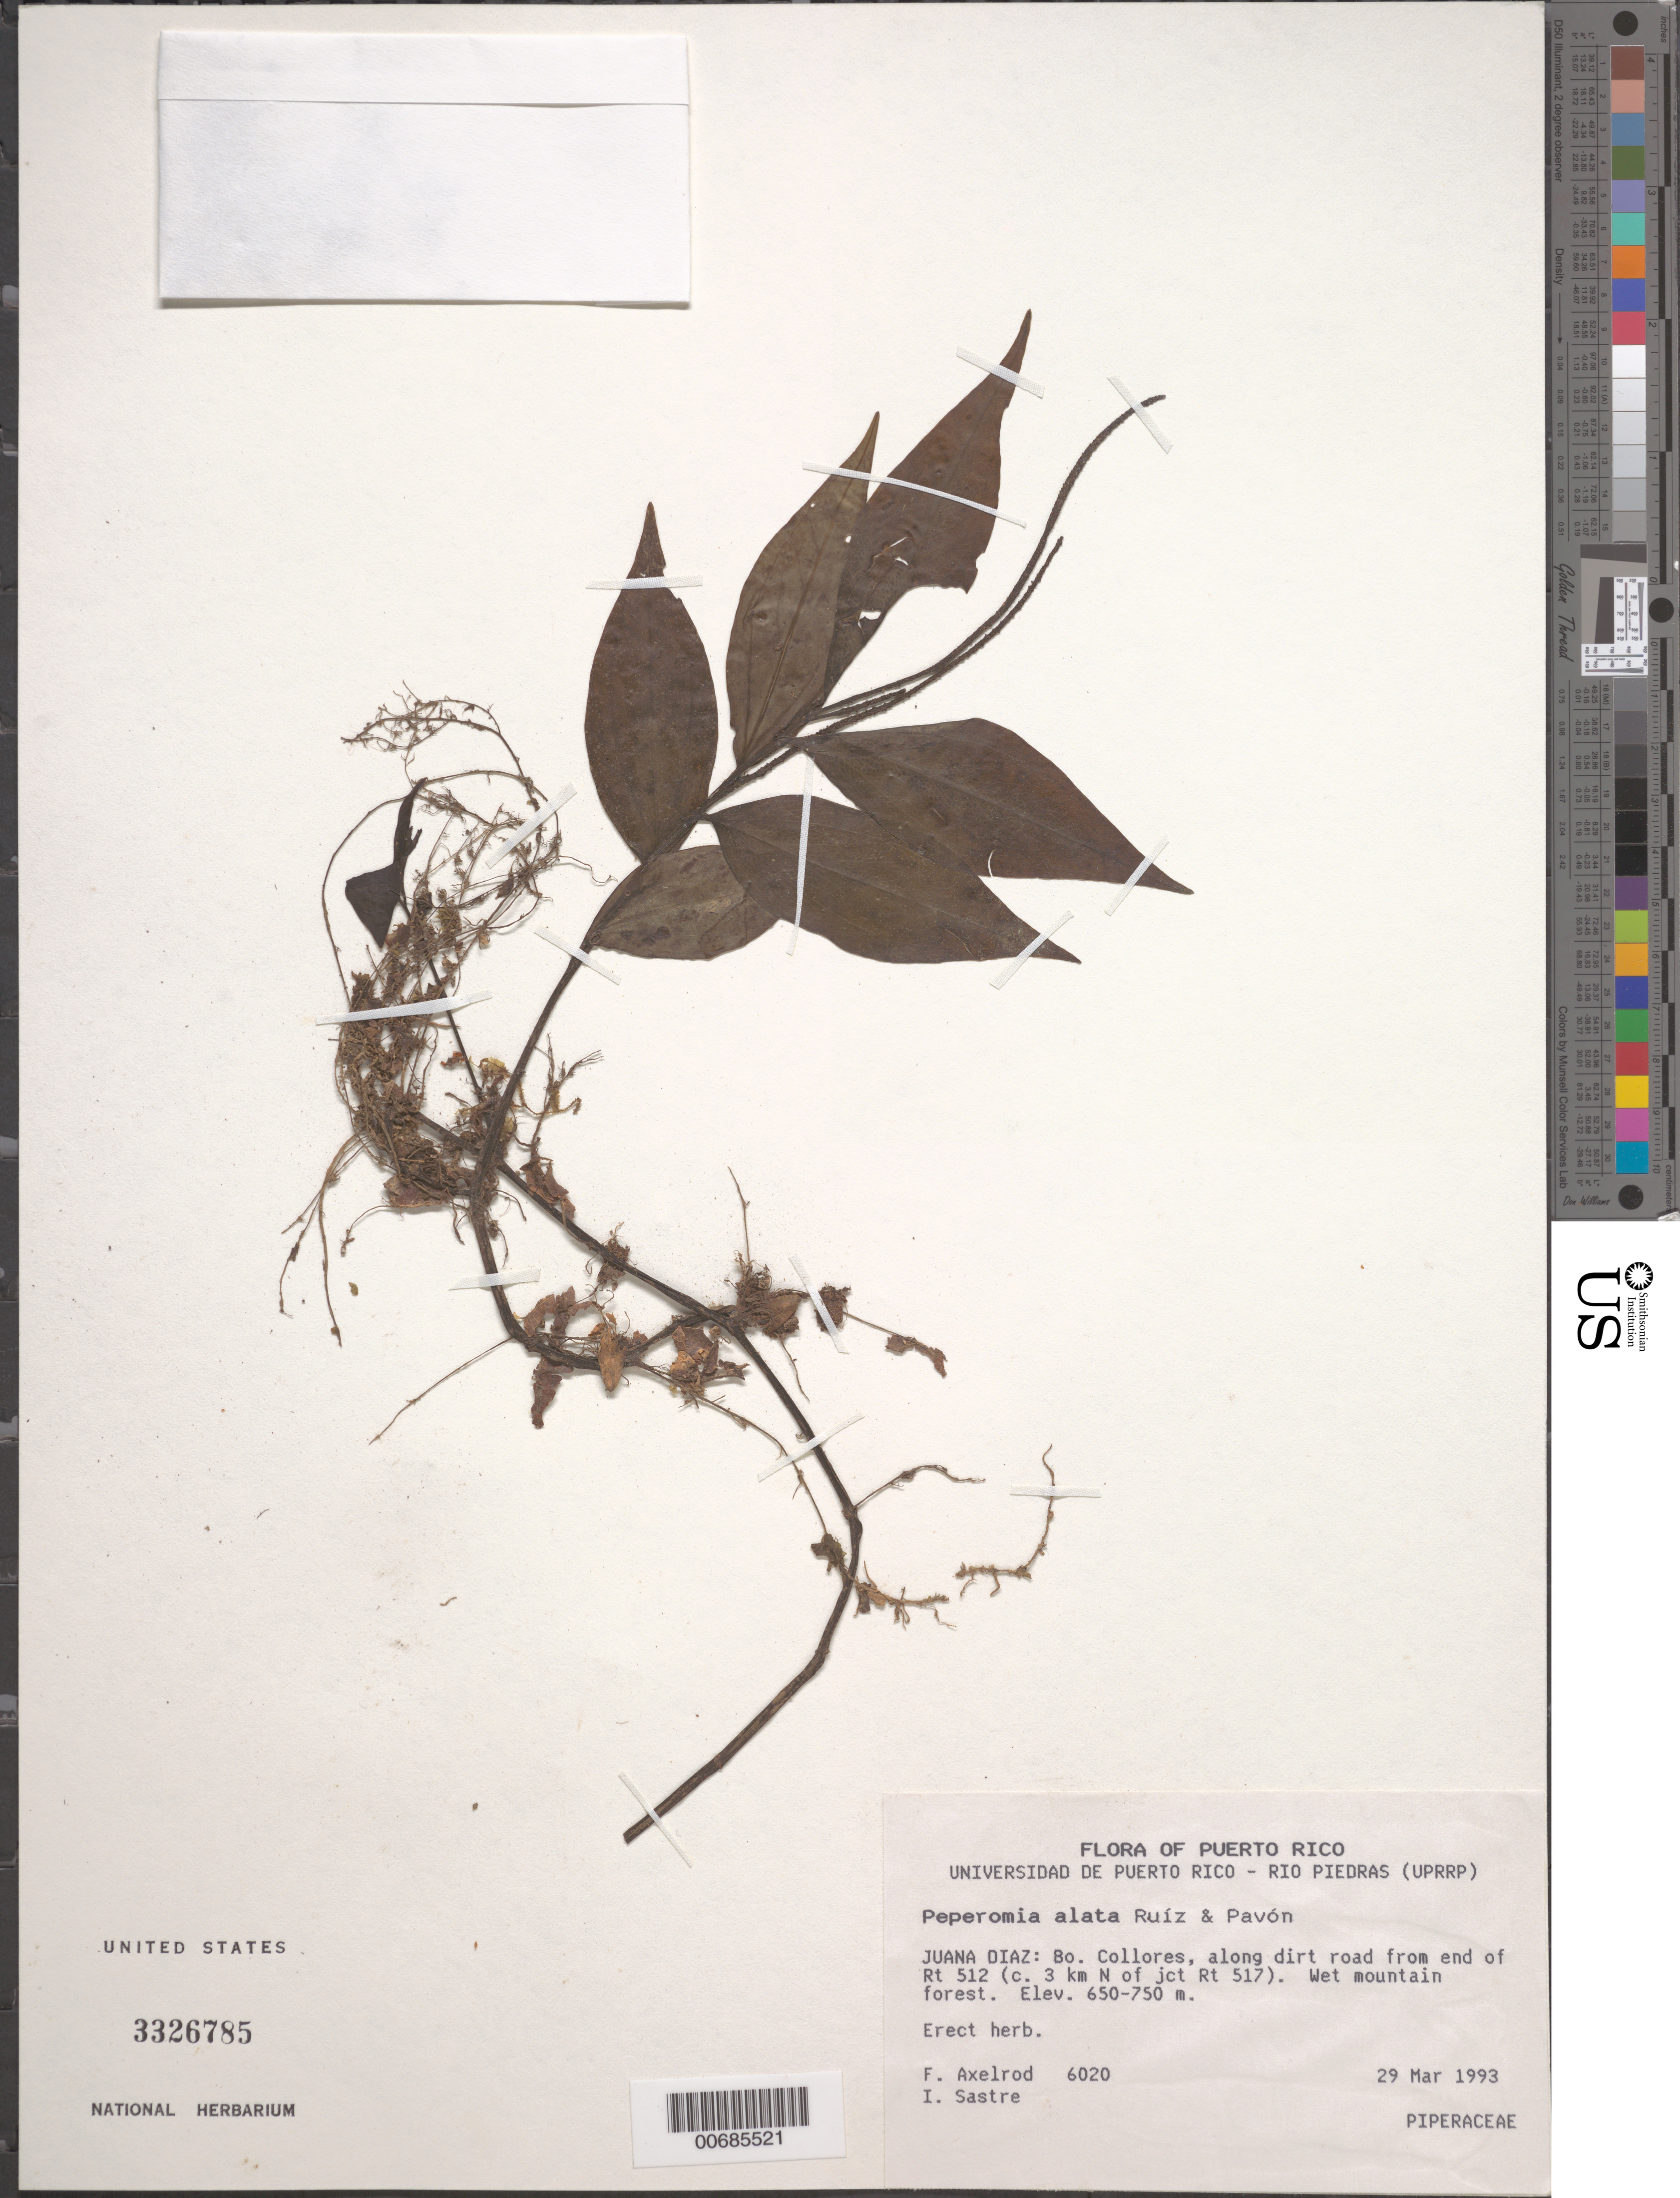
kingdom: Plantae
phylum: Tracheophyta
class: Magnoliopsida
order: Piperales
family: Piperaceae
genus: Peperomia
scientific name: Peperomia alata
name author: Ruiz & Pav.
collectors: F. S. Axelrod & I. Sastre-de Jesús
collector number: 6020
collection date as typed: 29 Mar 1993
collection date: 1993-03-29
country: Puerto Rico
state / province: Rio Piedras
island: Greater Antilles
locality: Juana Diaz: Bo. Collores, along dirt road from end of Rt. 512 (c. 3 km N of jct Rt 517). Wet mountain forest.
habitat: Wet mountain forest.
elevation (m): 650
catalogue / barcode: US 3326785